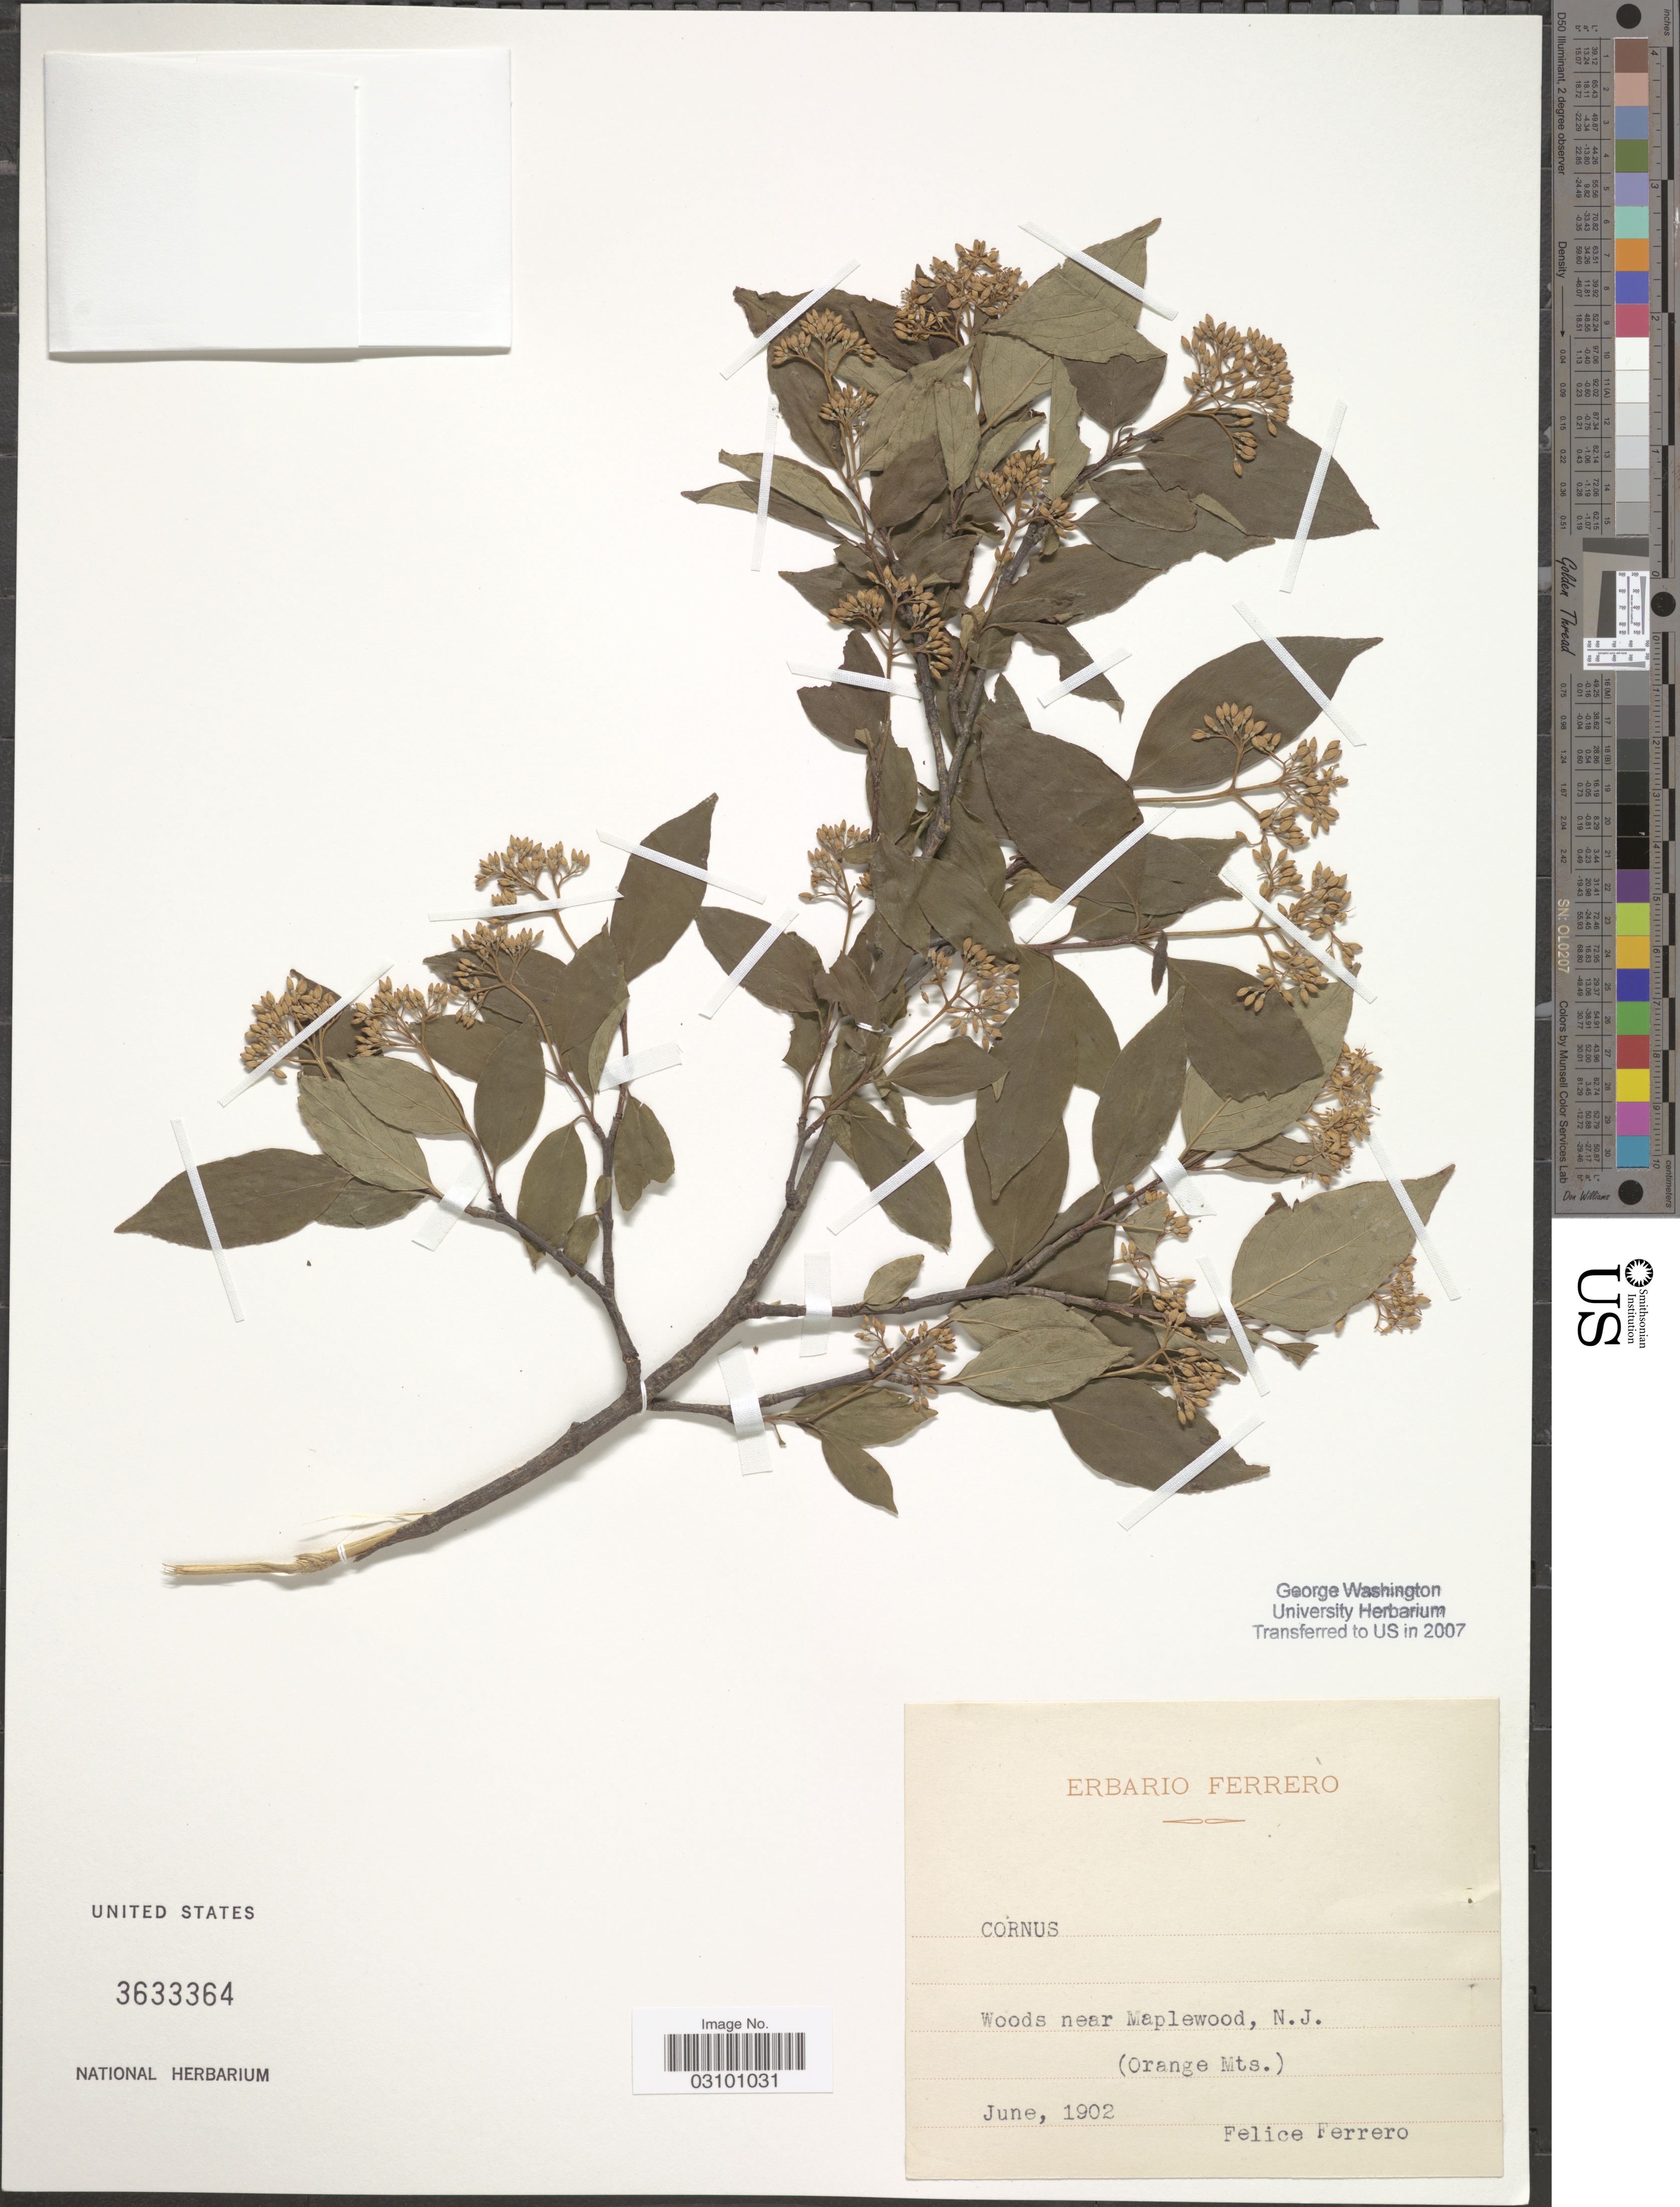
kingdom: Plantae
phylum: Tracheophyta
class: Magnoliopsida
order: Cornales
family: Cornaceae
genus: Cornus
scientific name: Cornus sp.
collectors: F. Ferrero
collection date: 1902-06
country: United States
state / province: New Jersey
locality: Woods near Maplewood, N.J. (Orange Mts.).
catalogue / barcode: US 3633364